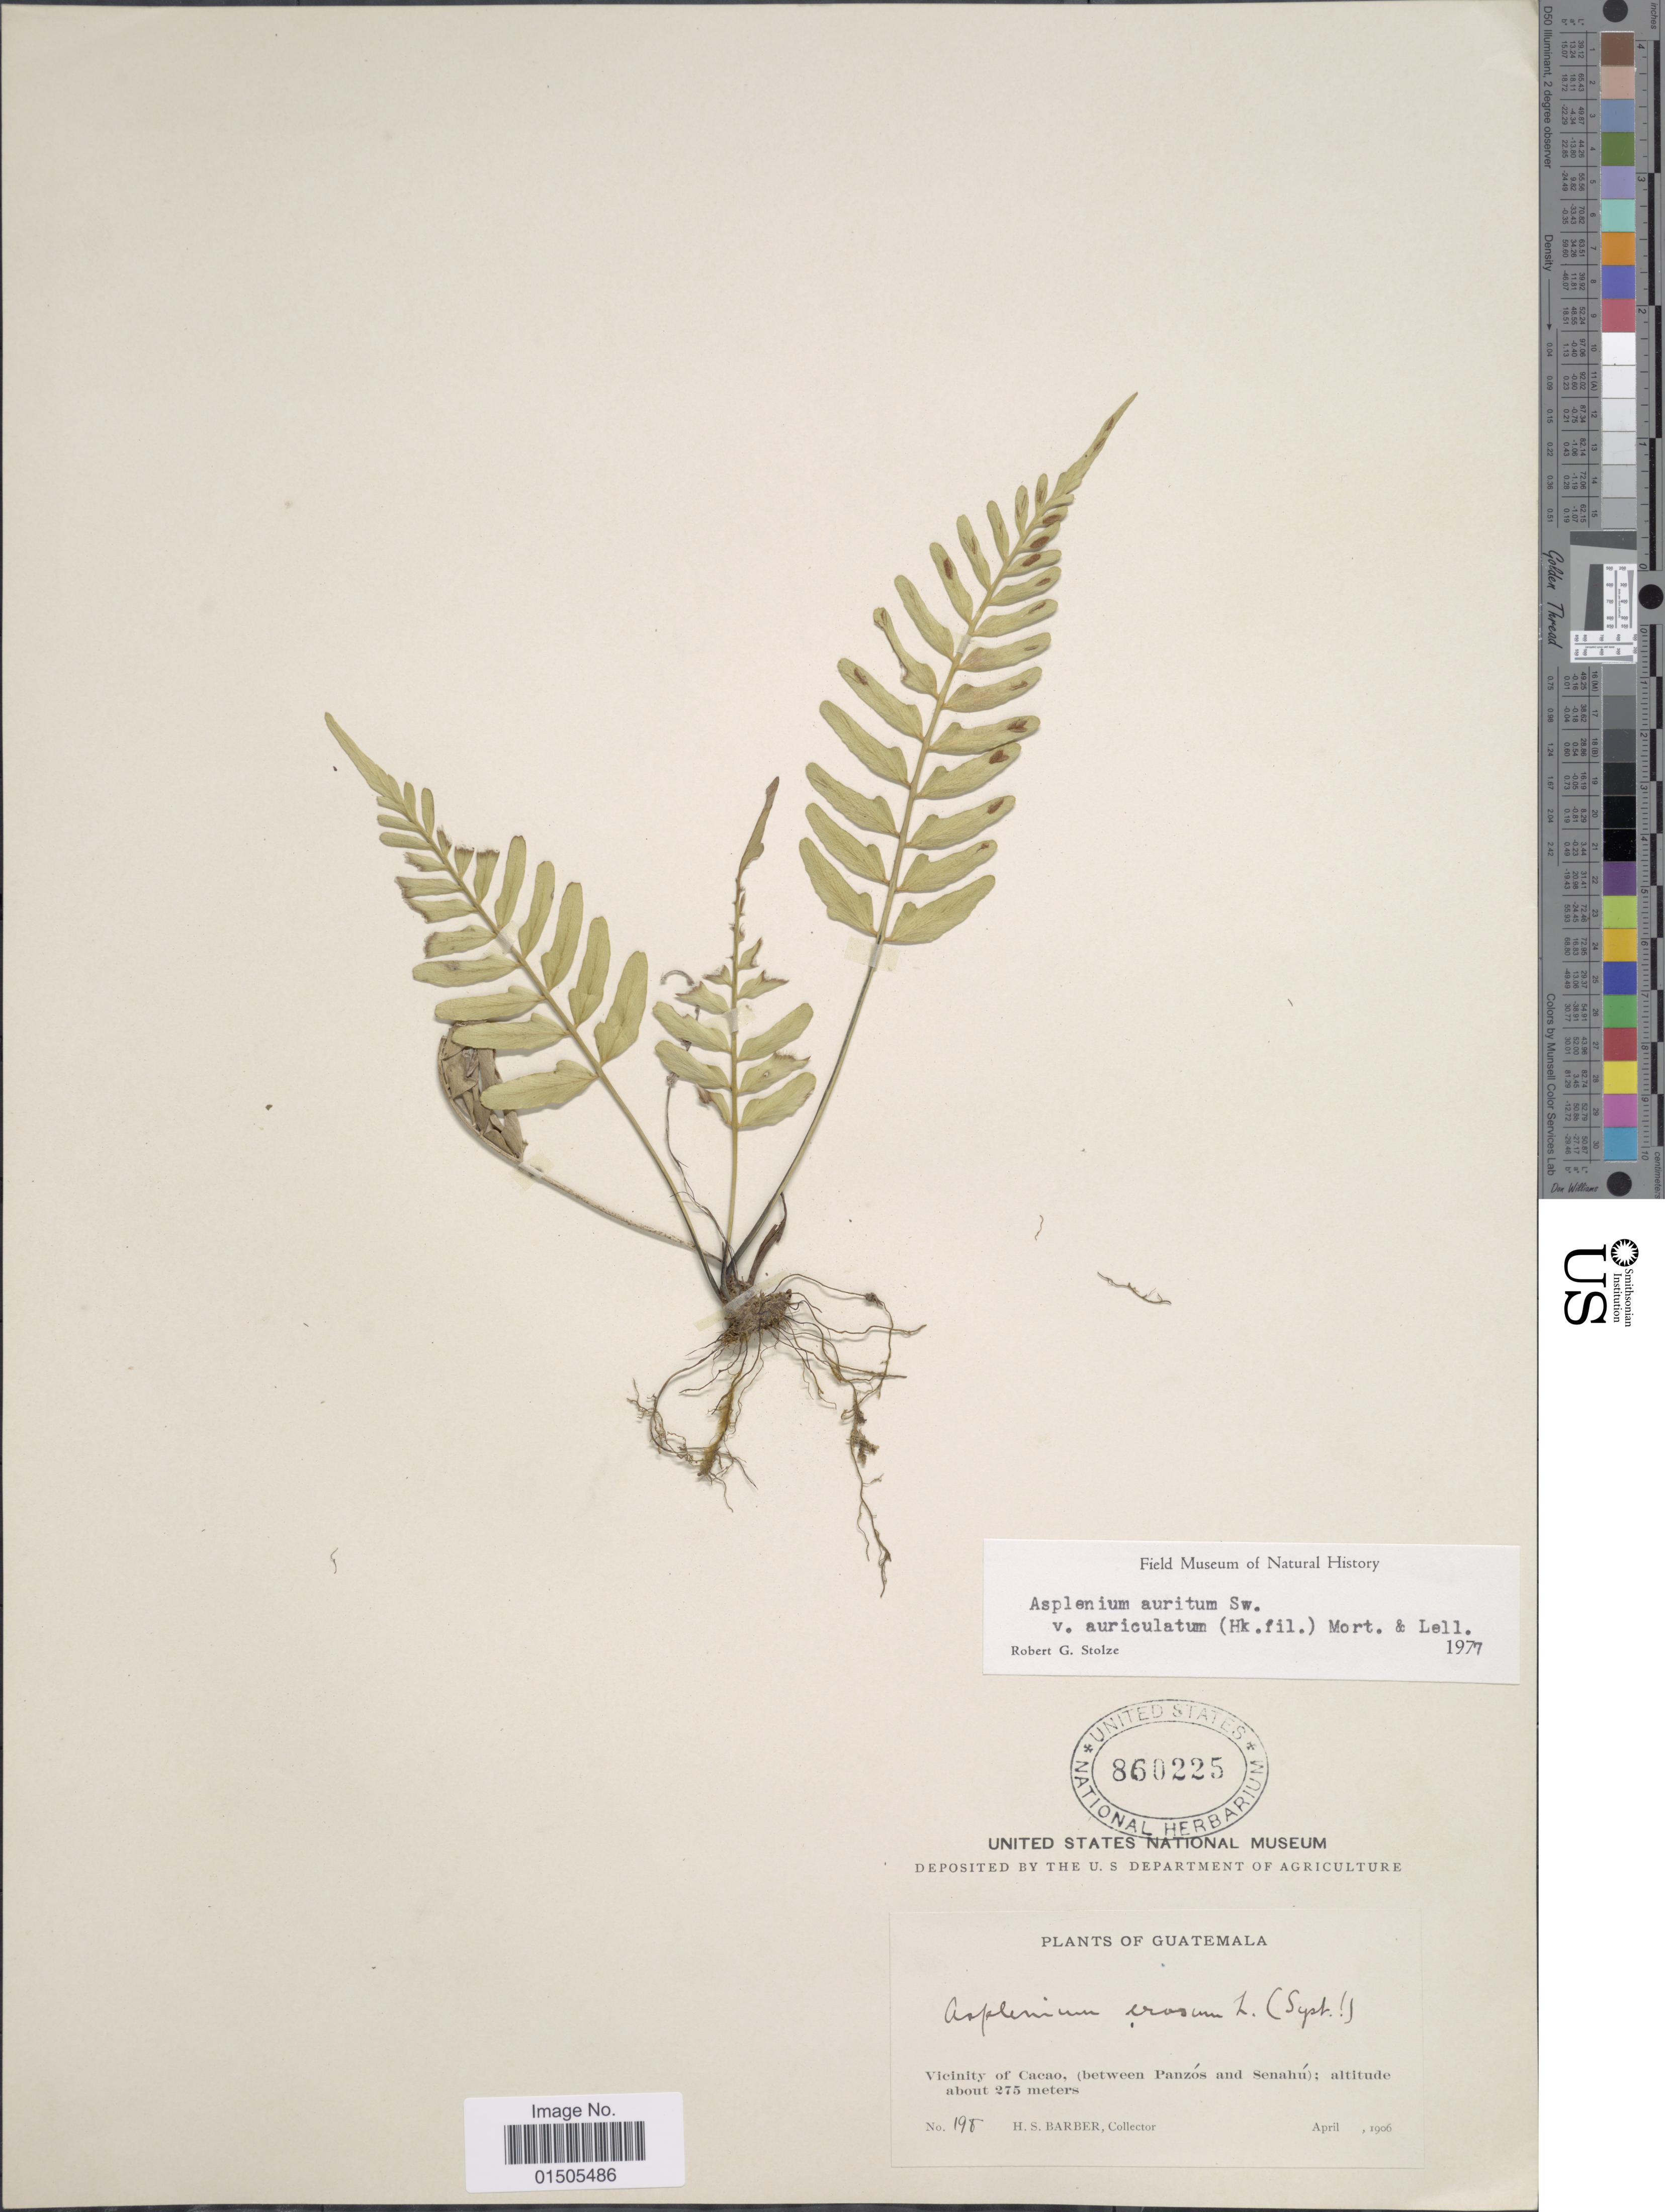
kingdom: Plantae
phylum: Tracheophyta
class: Polypodiopsida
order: Polypodiales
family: Aspleniaceae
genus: Asplenium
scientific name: Asplenium auritum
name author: Sw.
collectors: H. Barber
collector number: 198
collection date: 1906-04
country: Guatemala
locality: Vicinity of Cacao, (between Panzos and Senahu)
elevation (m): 275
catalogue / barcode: US 860225